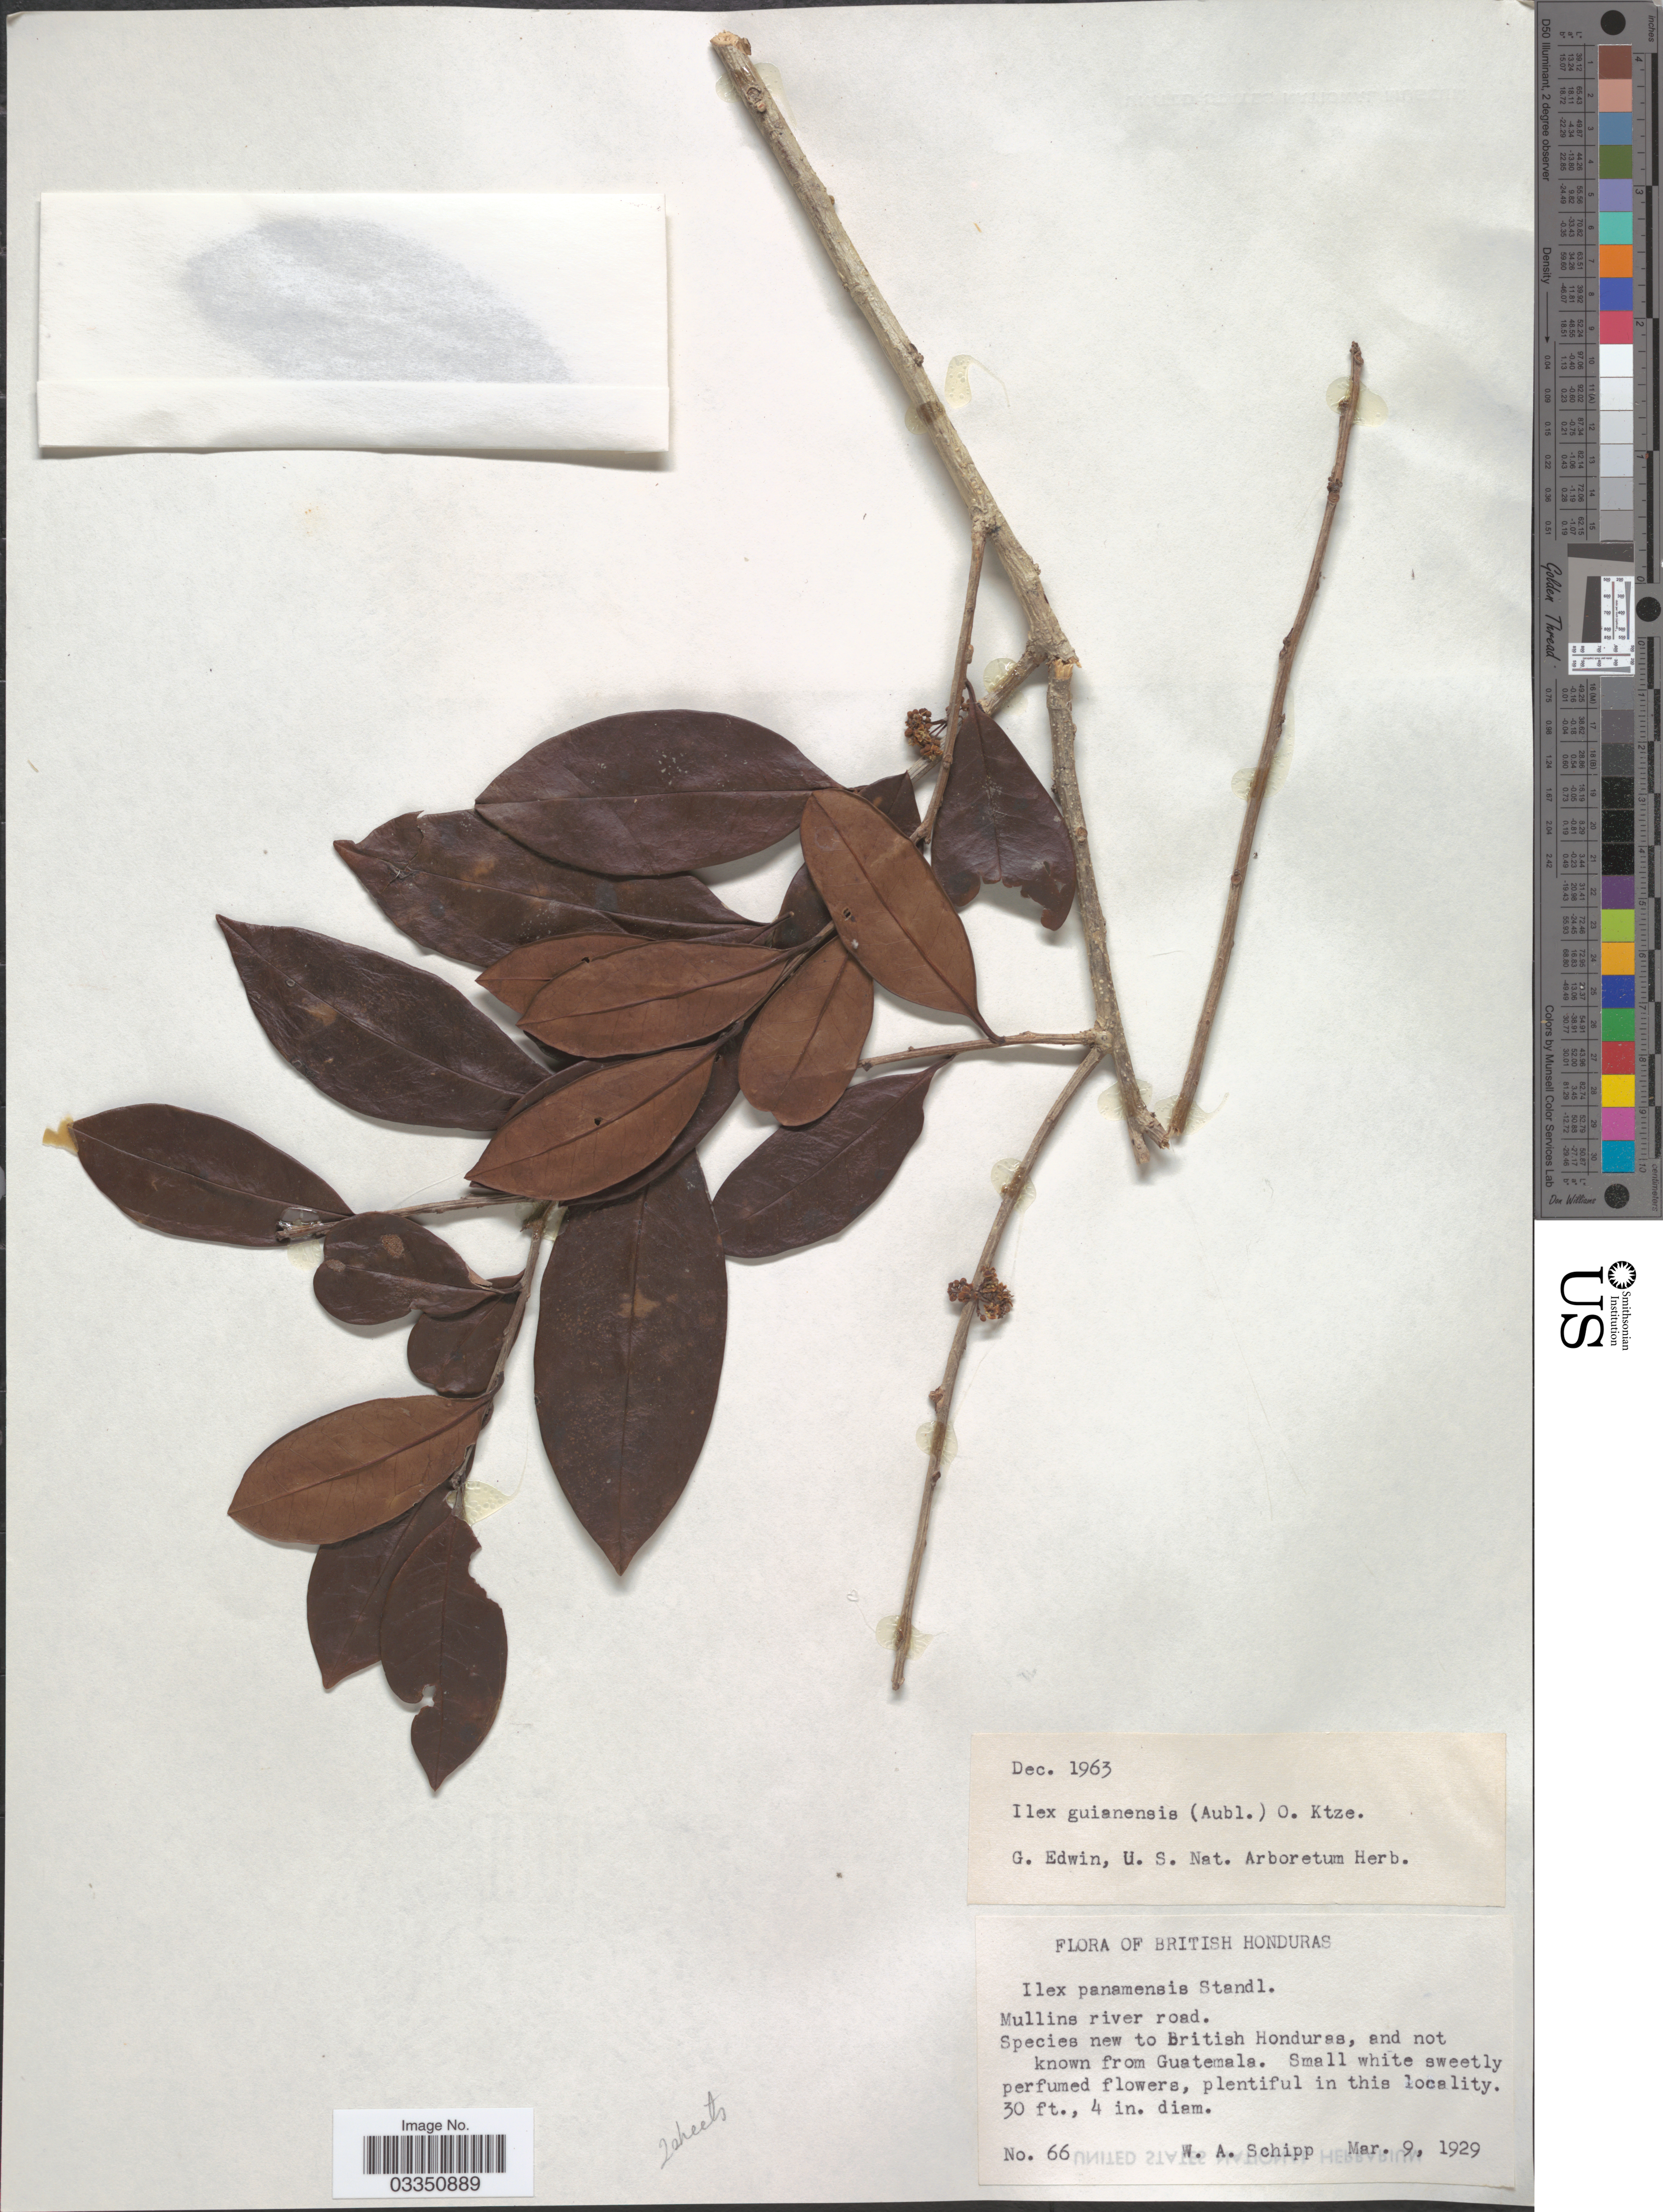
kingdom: Plantae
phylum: Tracheophyta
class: Magnoliopsida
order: Aquifoliales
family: Aquifoliaceae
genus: Ilex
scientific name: Ilex guianensis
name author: (Aubl.) Kuntze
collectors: W. Schipp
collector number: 66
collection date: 1929-03-09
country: Belize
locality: British Honduras, Mullins river road.